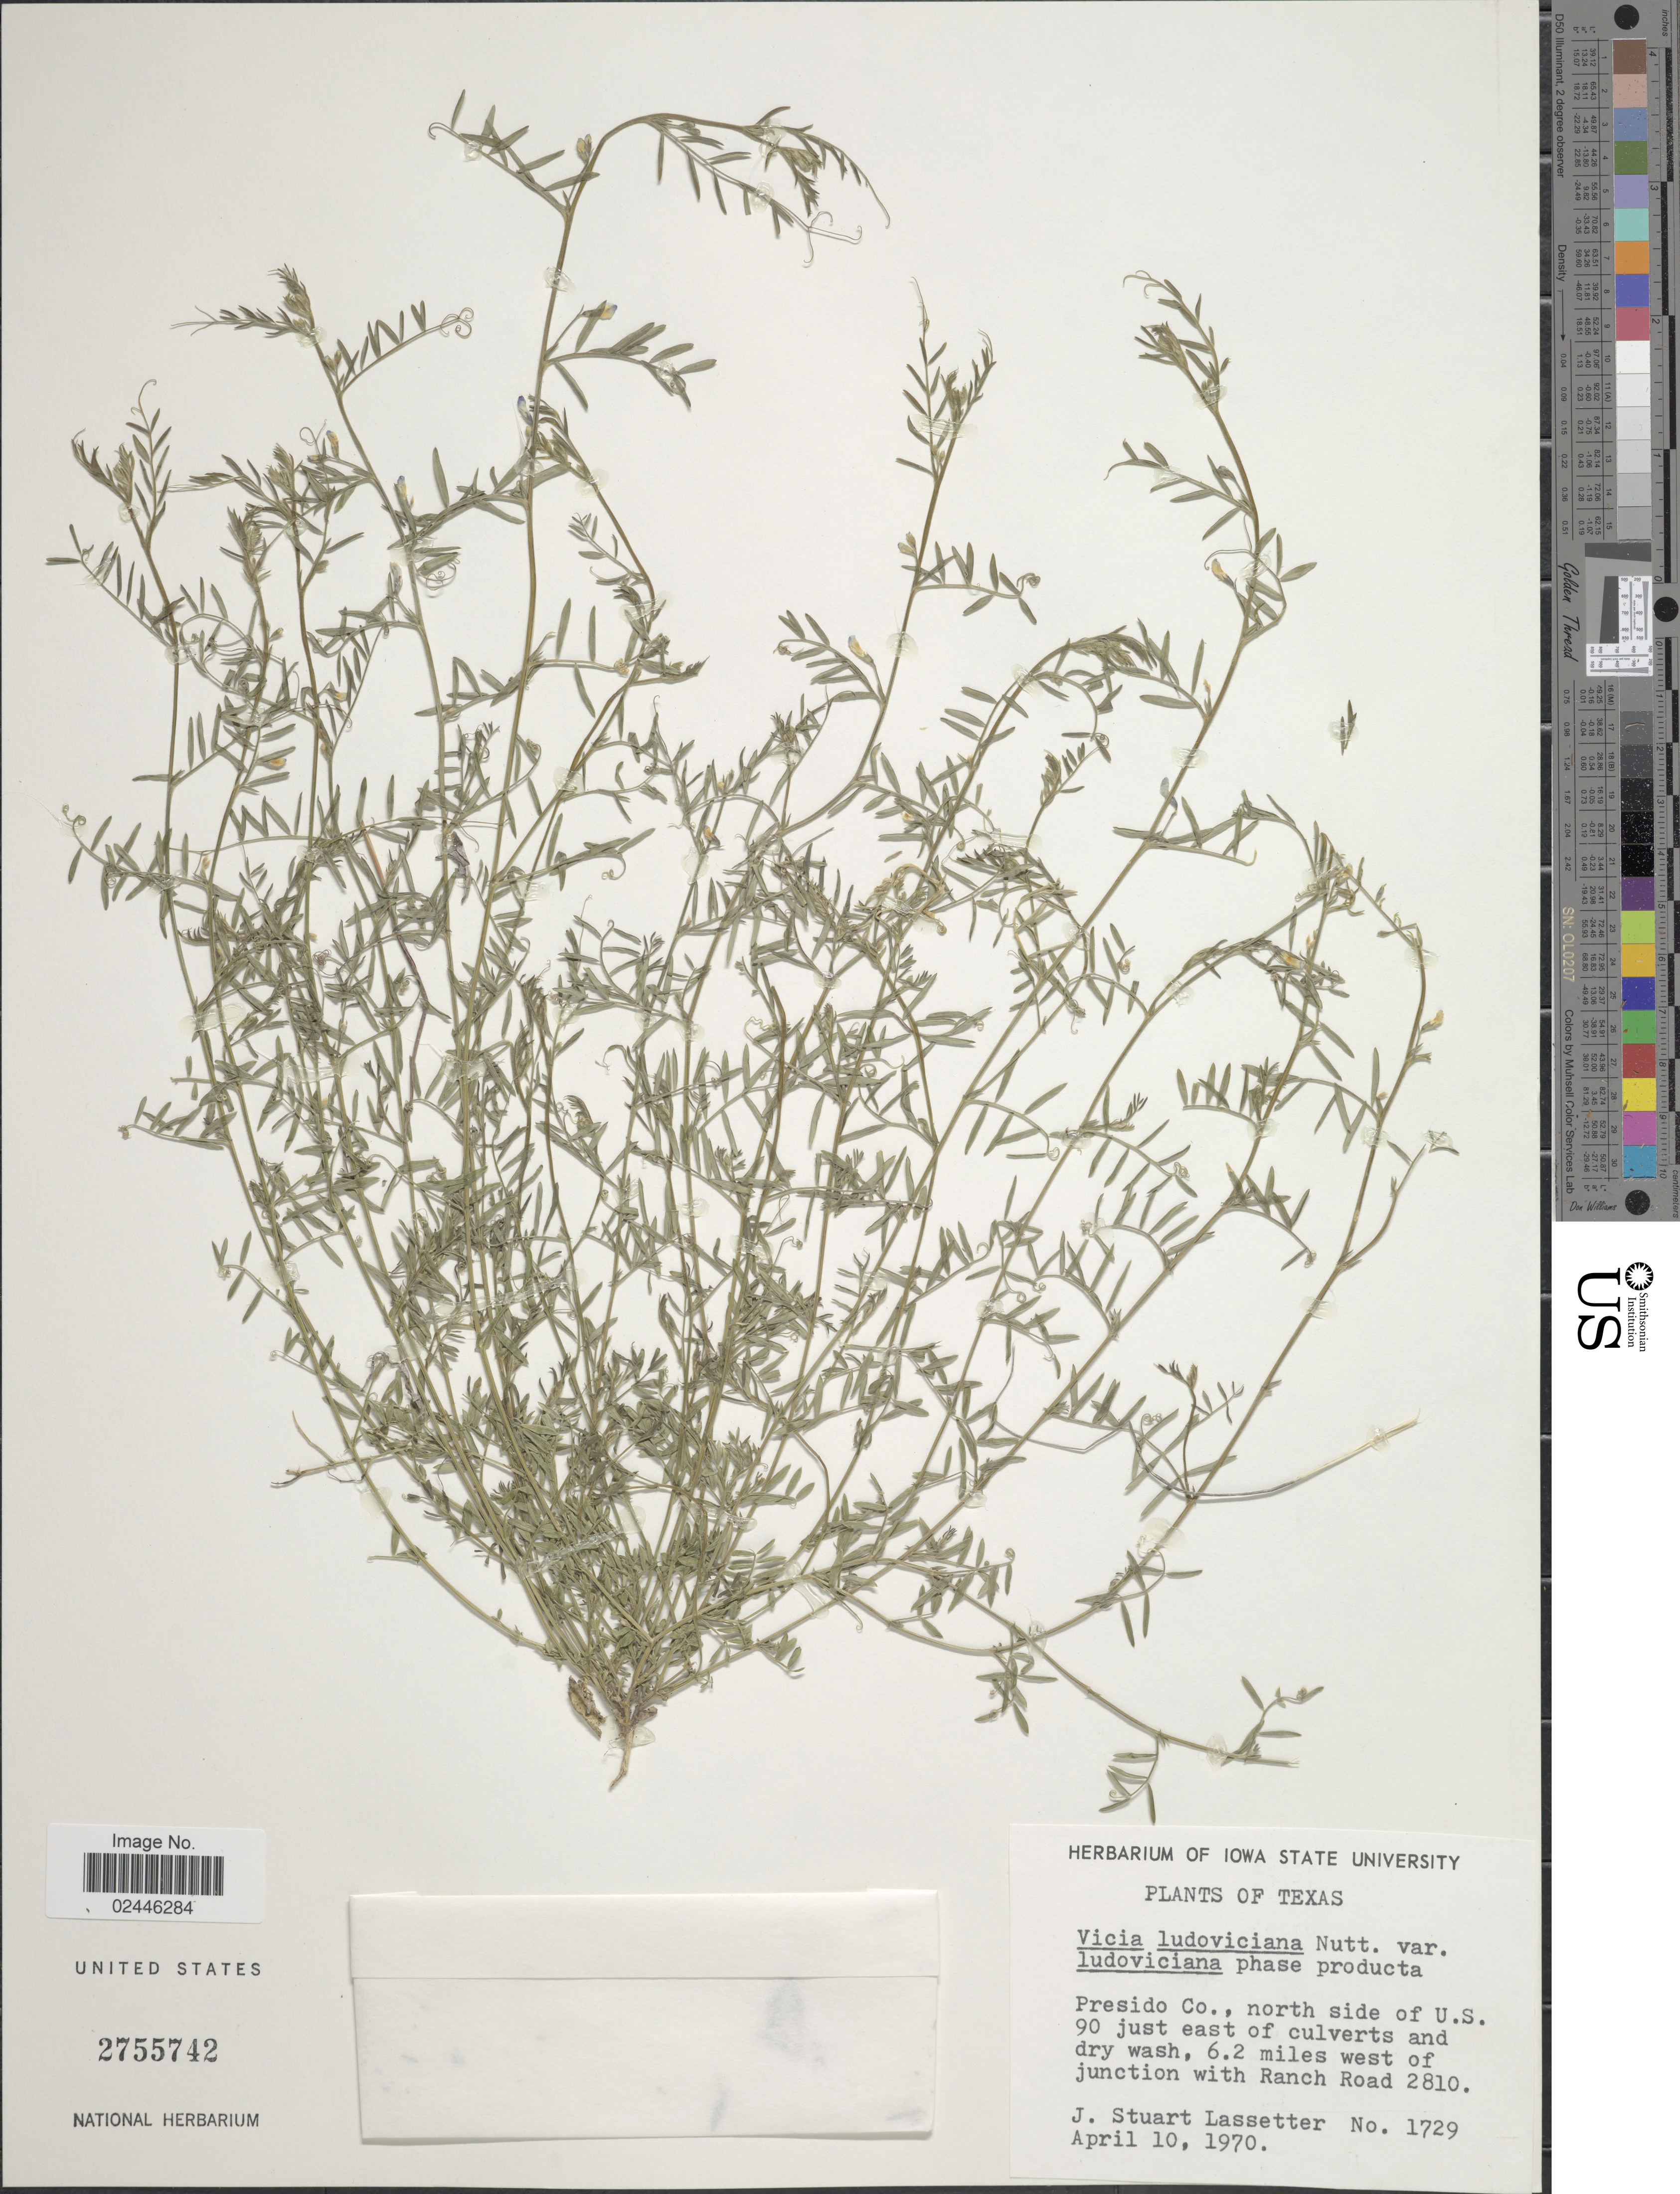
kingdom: Plantae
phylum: Tracheophyta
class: Magnoliopsida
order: Fabales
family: Fabaceae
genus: Vicia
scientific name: Vicia ludoviciana var. ludoviciana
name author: Nutt. ex Torr. & A. Gray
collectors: J. Lassetter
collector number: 1729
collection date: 1970-04-10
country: United States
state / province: Texas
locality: Presido Co., north side of U.S. 90 just east of culverts and dry wash, 6.2 miles west of junction with Ranch Road 2810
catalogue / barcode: US 2755742